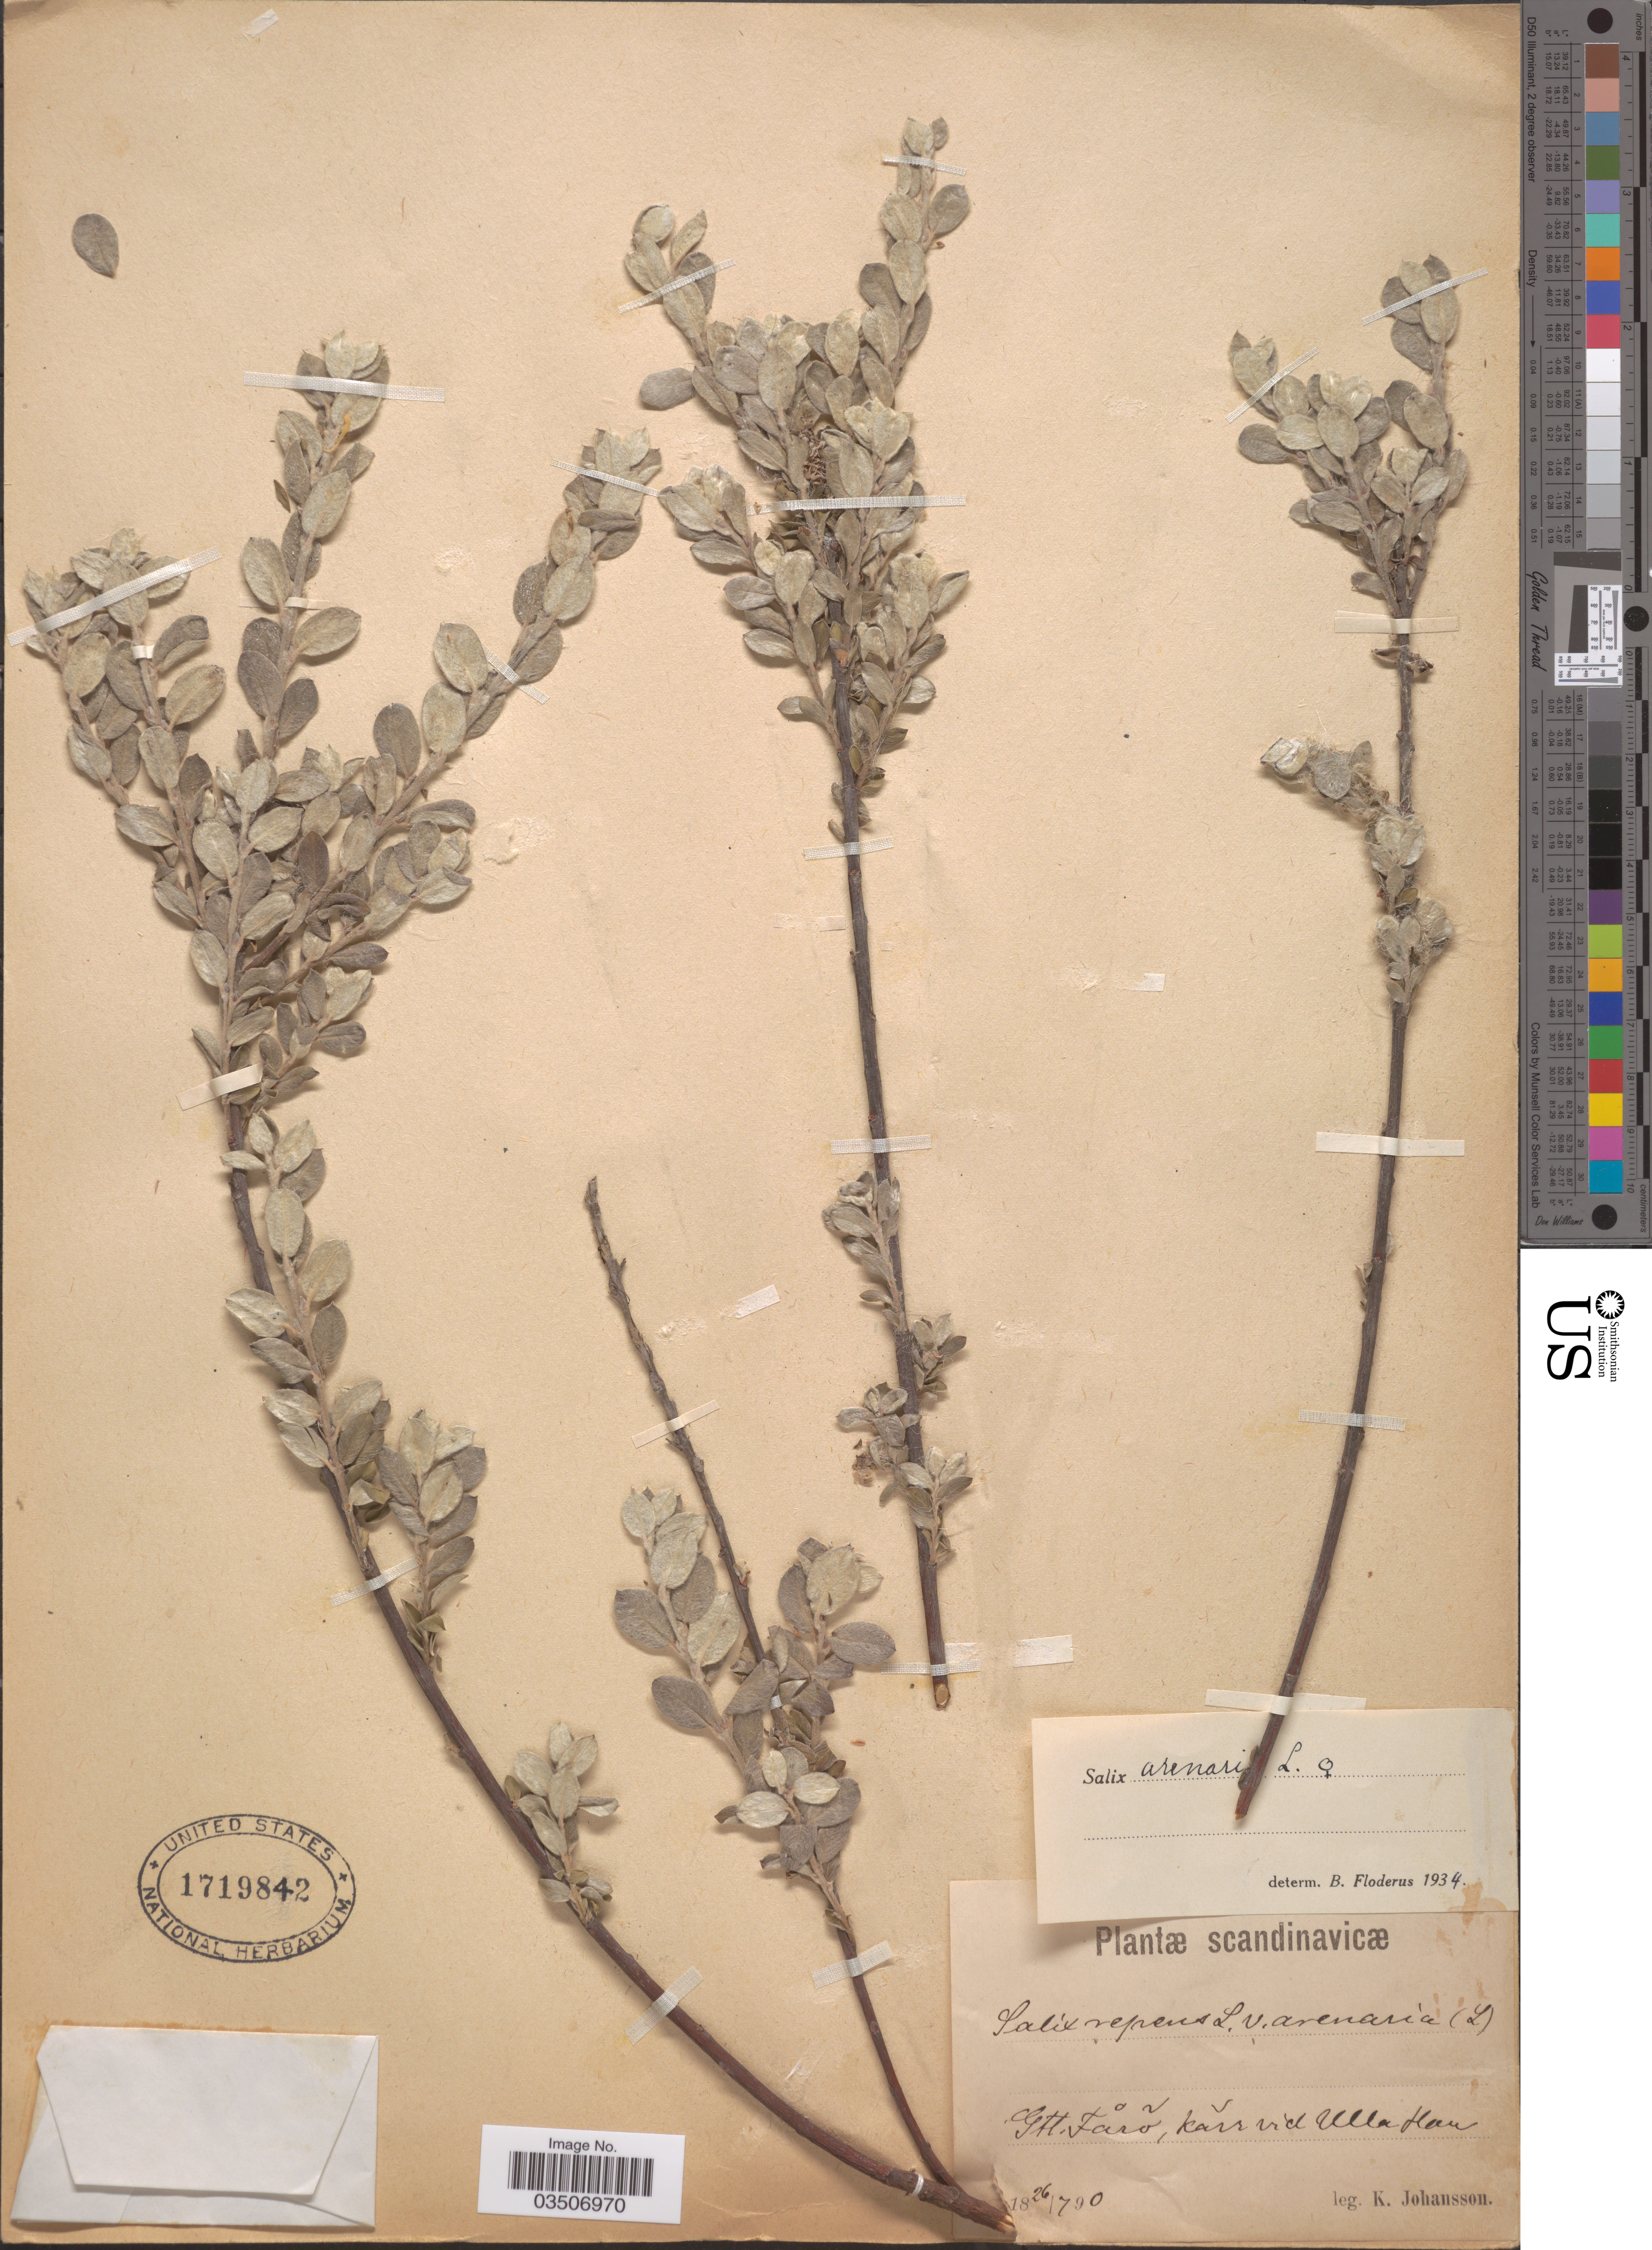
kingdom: Plantae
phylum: Tracheophyta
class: Magnoliopsida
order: Malpighiales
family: Salicaceae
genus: Salix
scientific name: Salix arenaria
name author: L.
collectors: K. Johansson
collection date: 1890-07-26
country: Sweden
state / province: Gotland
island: Gotland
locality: Scandinavicæ. Fåro, karr vid Ulla [interpreted] Han.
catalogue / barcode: US 1719842